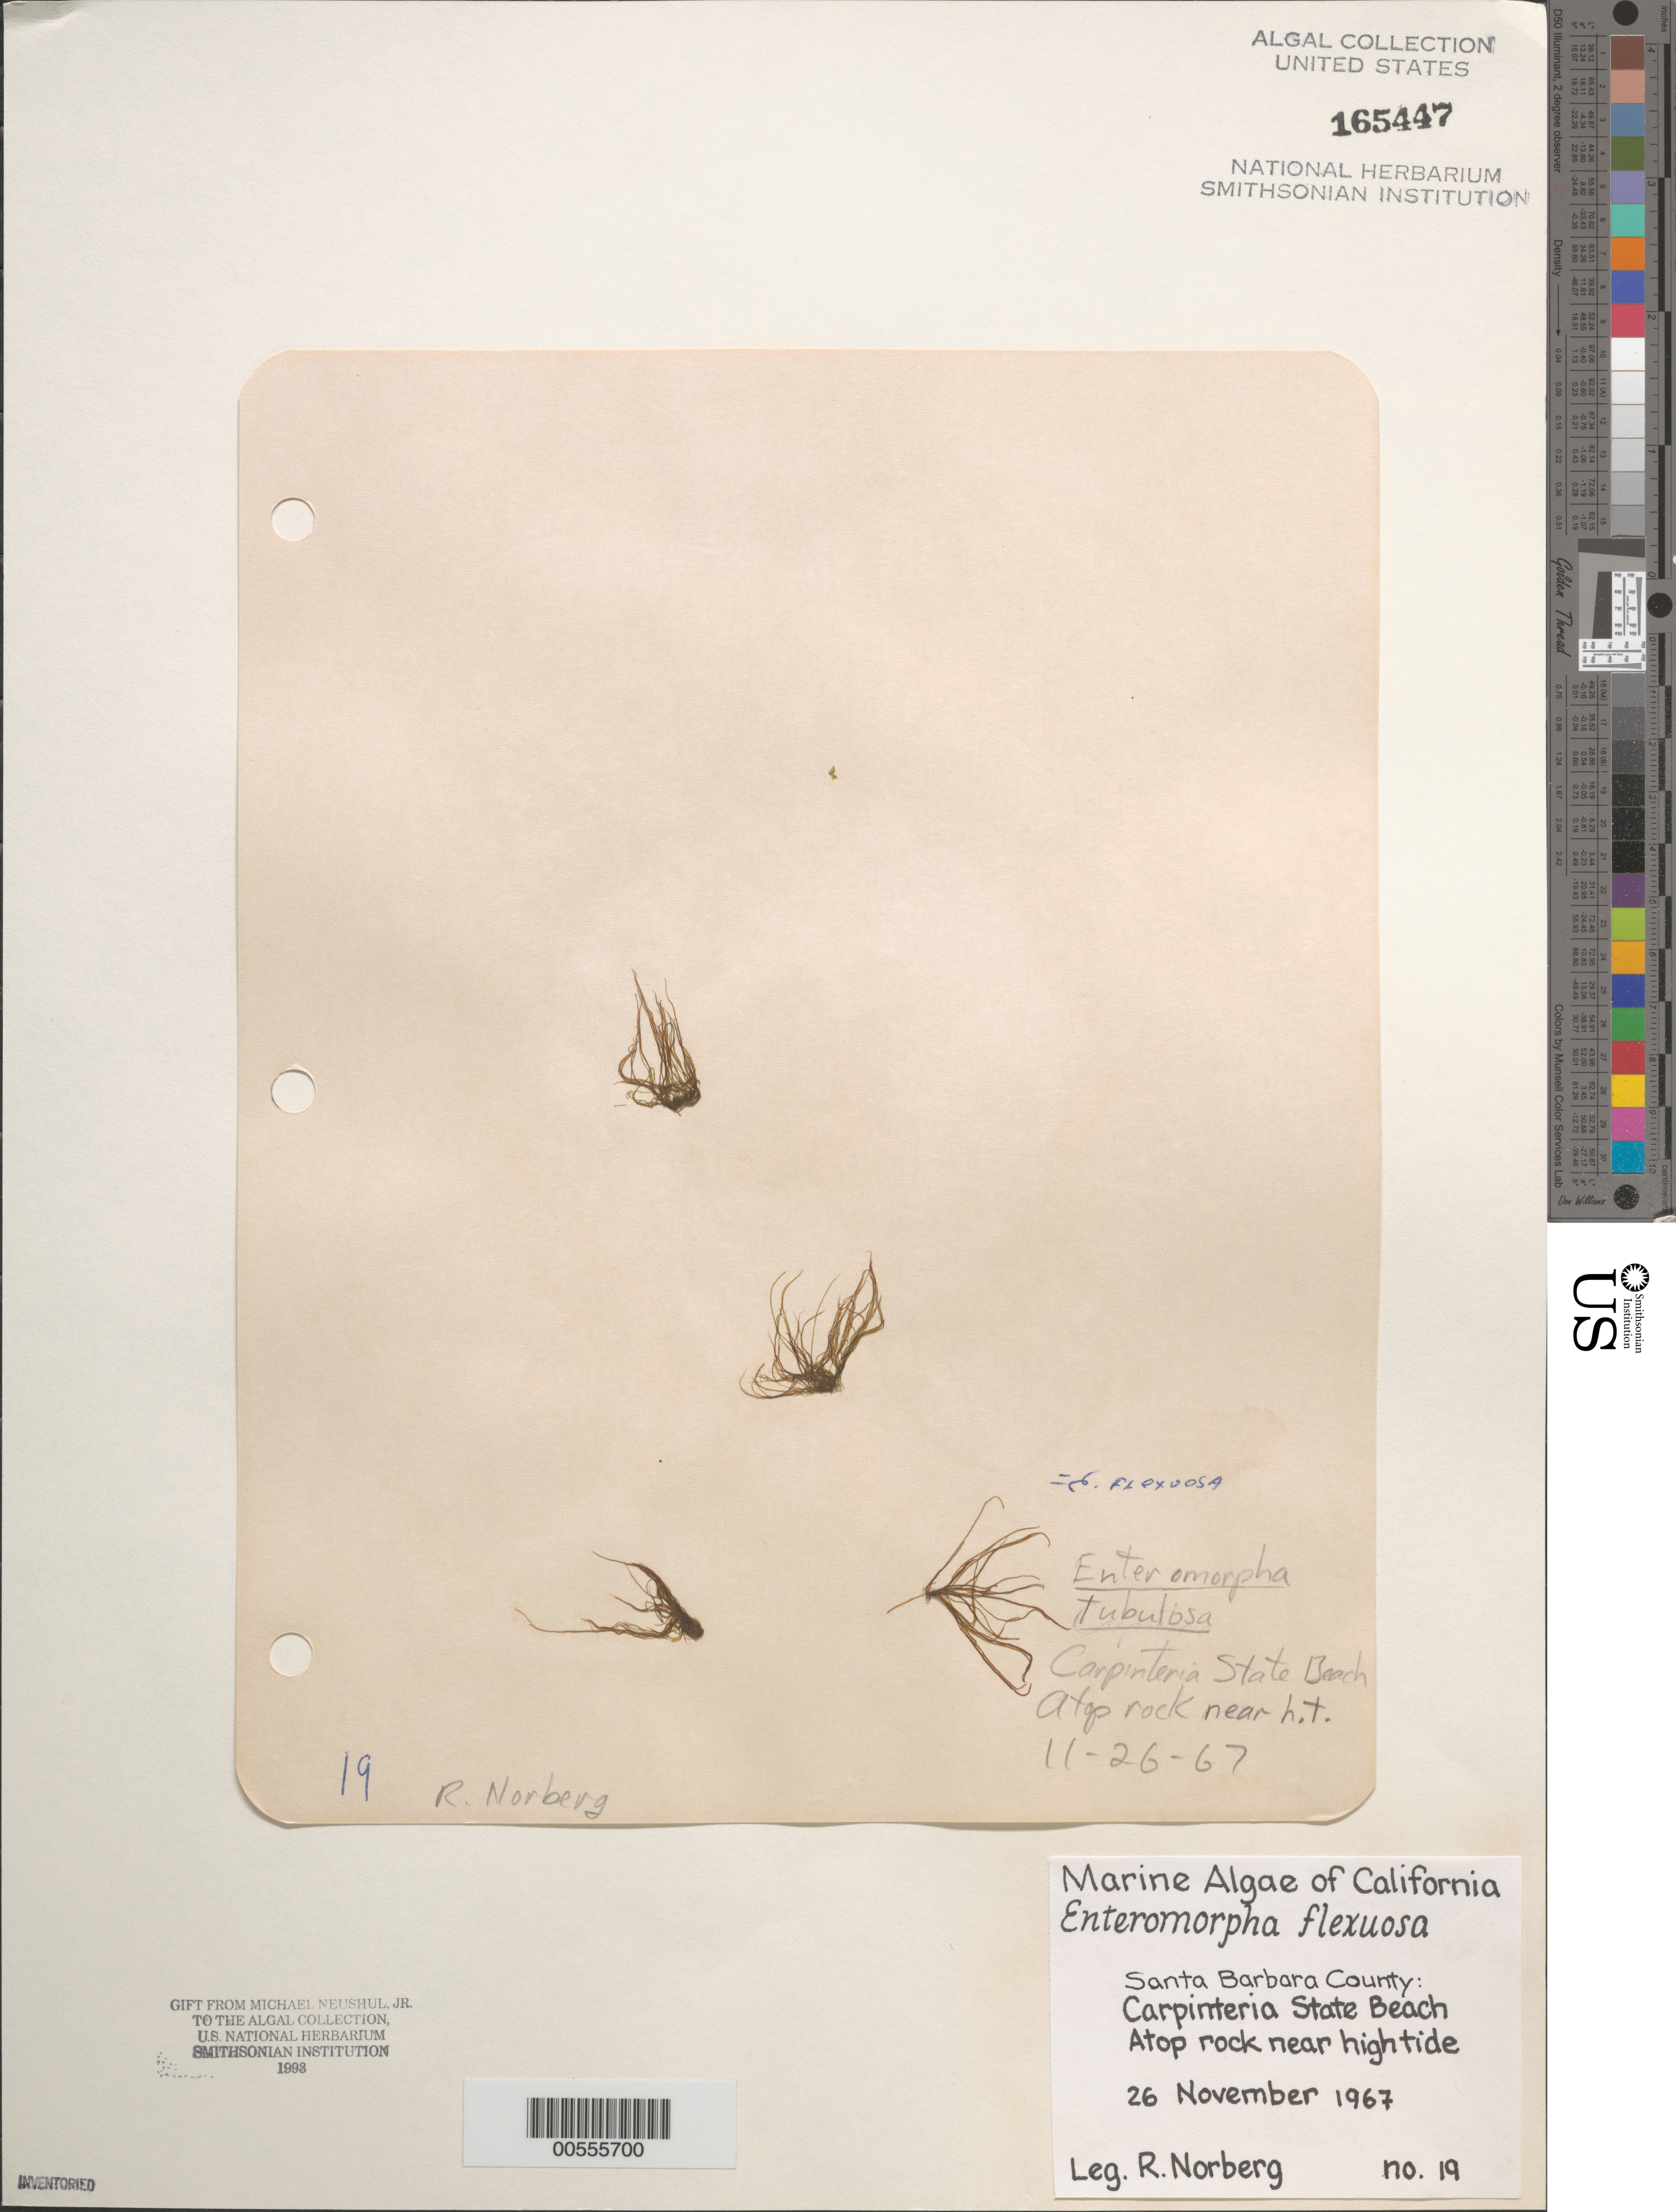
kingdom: Plantae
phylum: Chlorophyta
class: Ulvophyceae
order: Ulvales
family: Ulvaceae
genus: Ulva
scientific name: Ulva flexuosa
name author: Wulfen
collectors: R. Norberg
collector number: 19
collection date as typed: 26 Nov 1967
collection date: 1967-11-26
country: United States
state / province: California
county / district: Santa Barbara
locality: Carpinteria State Beach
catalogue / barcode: US 165447